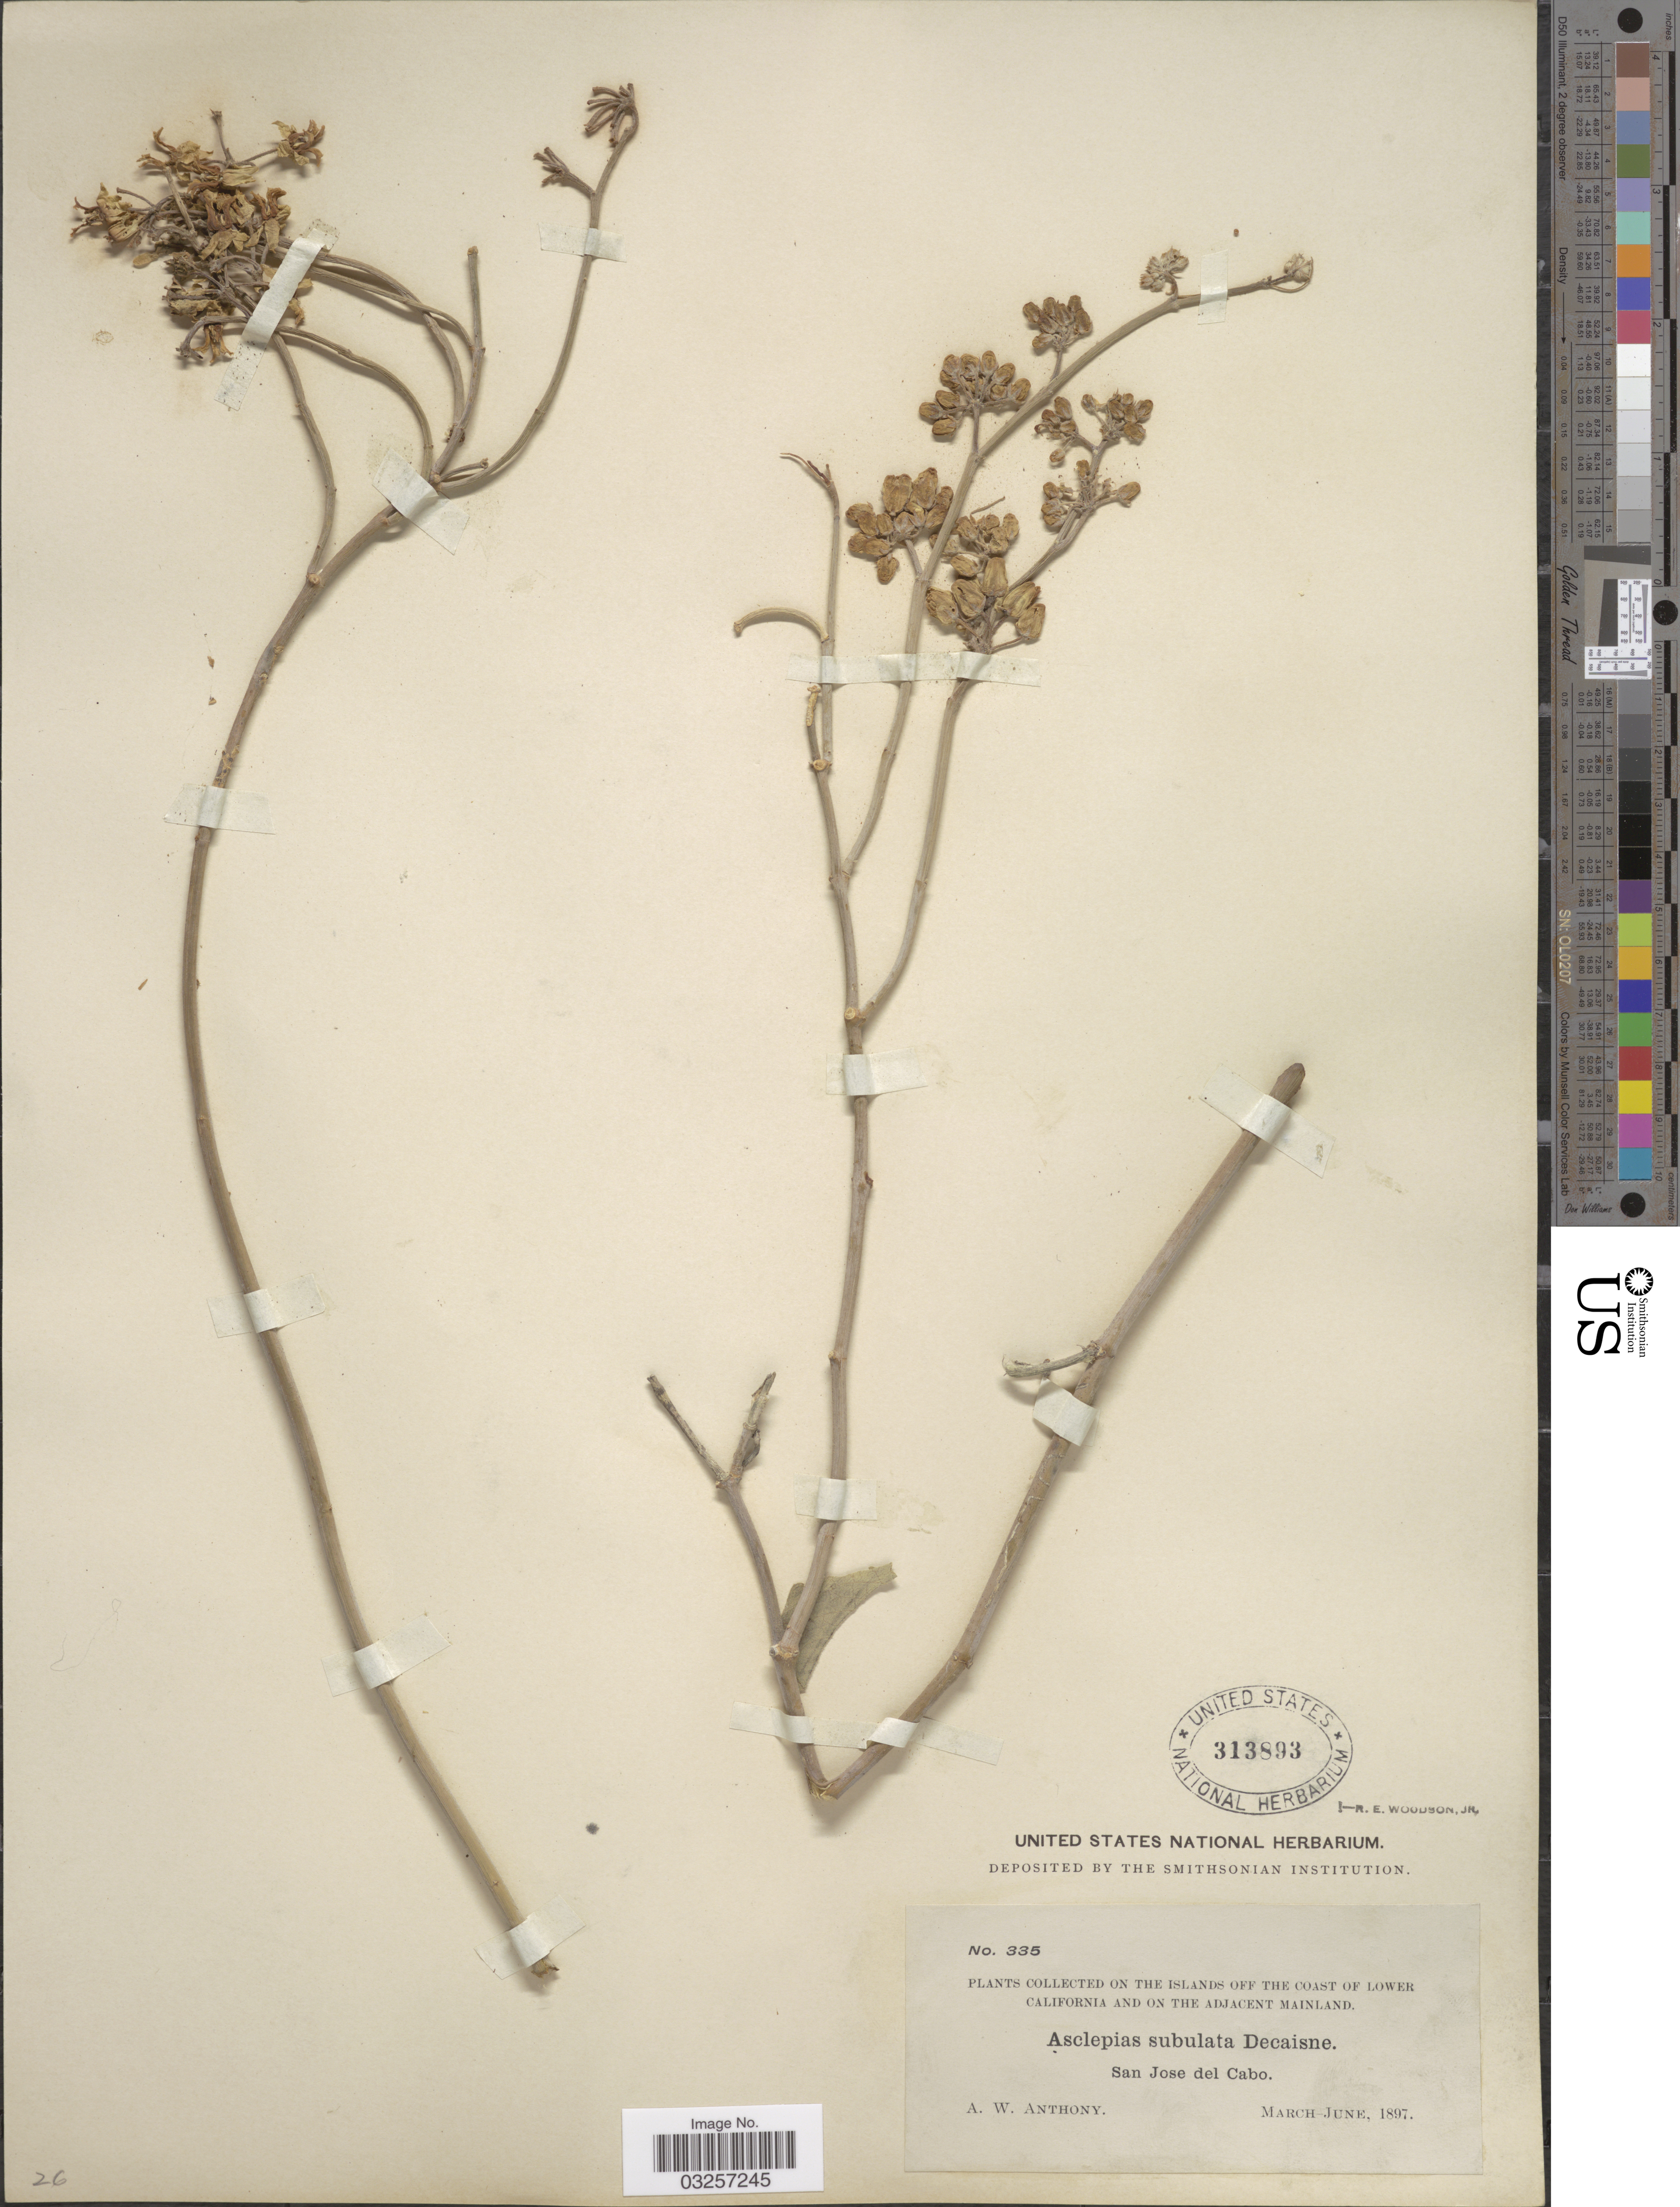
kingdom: Plantae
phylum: Tracheophyta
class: Magnoliopsida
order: Gentianales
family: Apocynaceae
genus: Asclepias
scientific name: Asclepias subulata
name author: Decne.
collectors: A. W. Anthony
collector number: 335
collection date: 1897-03/1897-06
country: Mexico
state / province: Baja California Sur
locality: On the islands off the coast of Lower California and on the adjacent mainland. San Jose del Cabo.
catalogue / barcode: US 313893